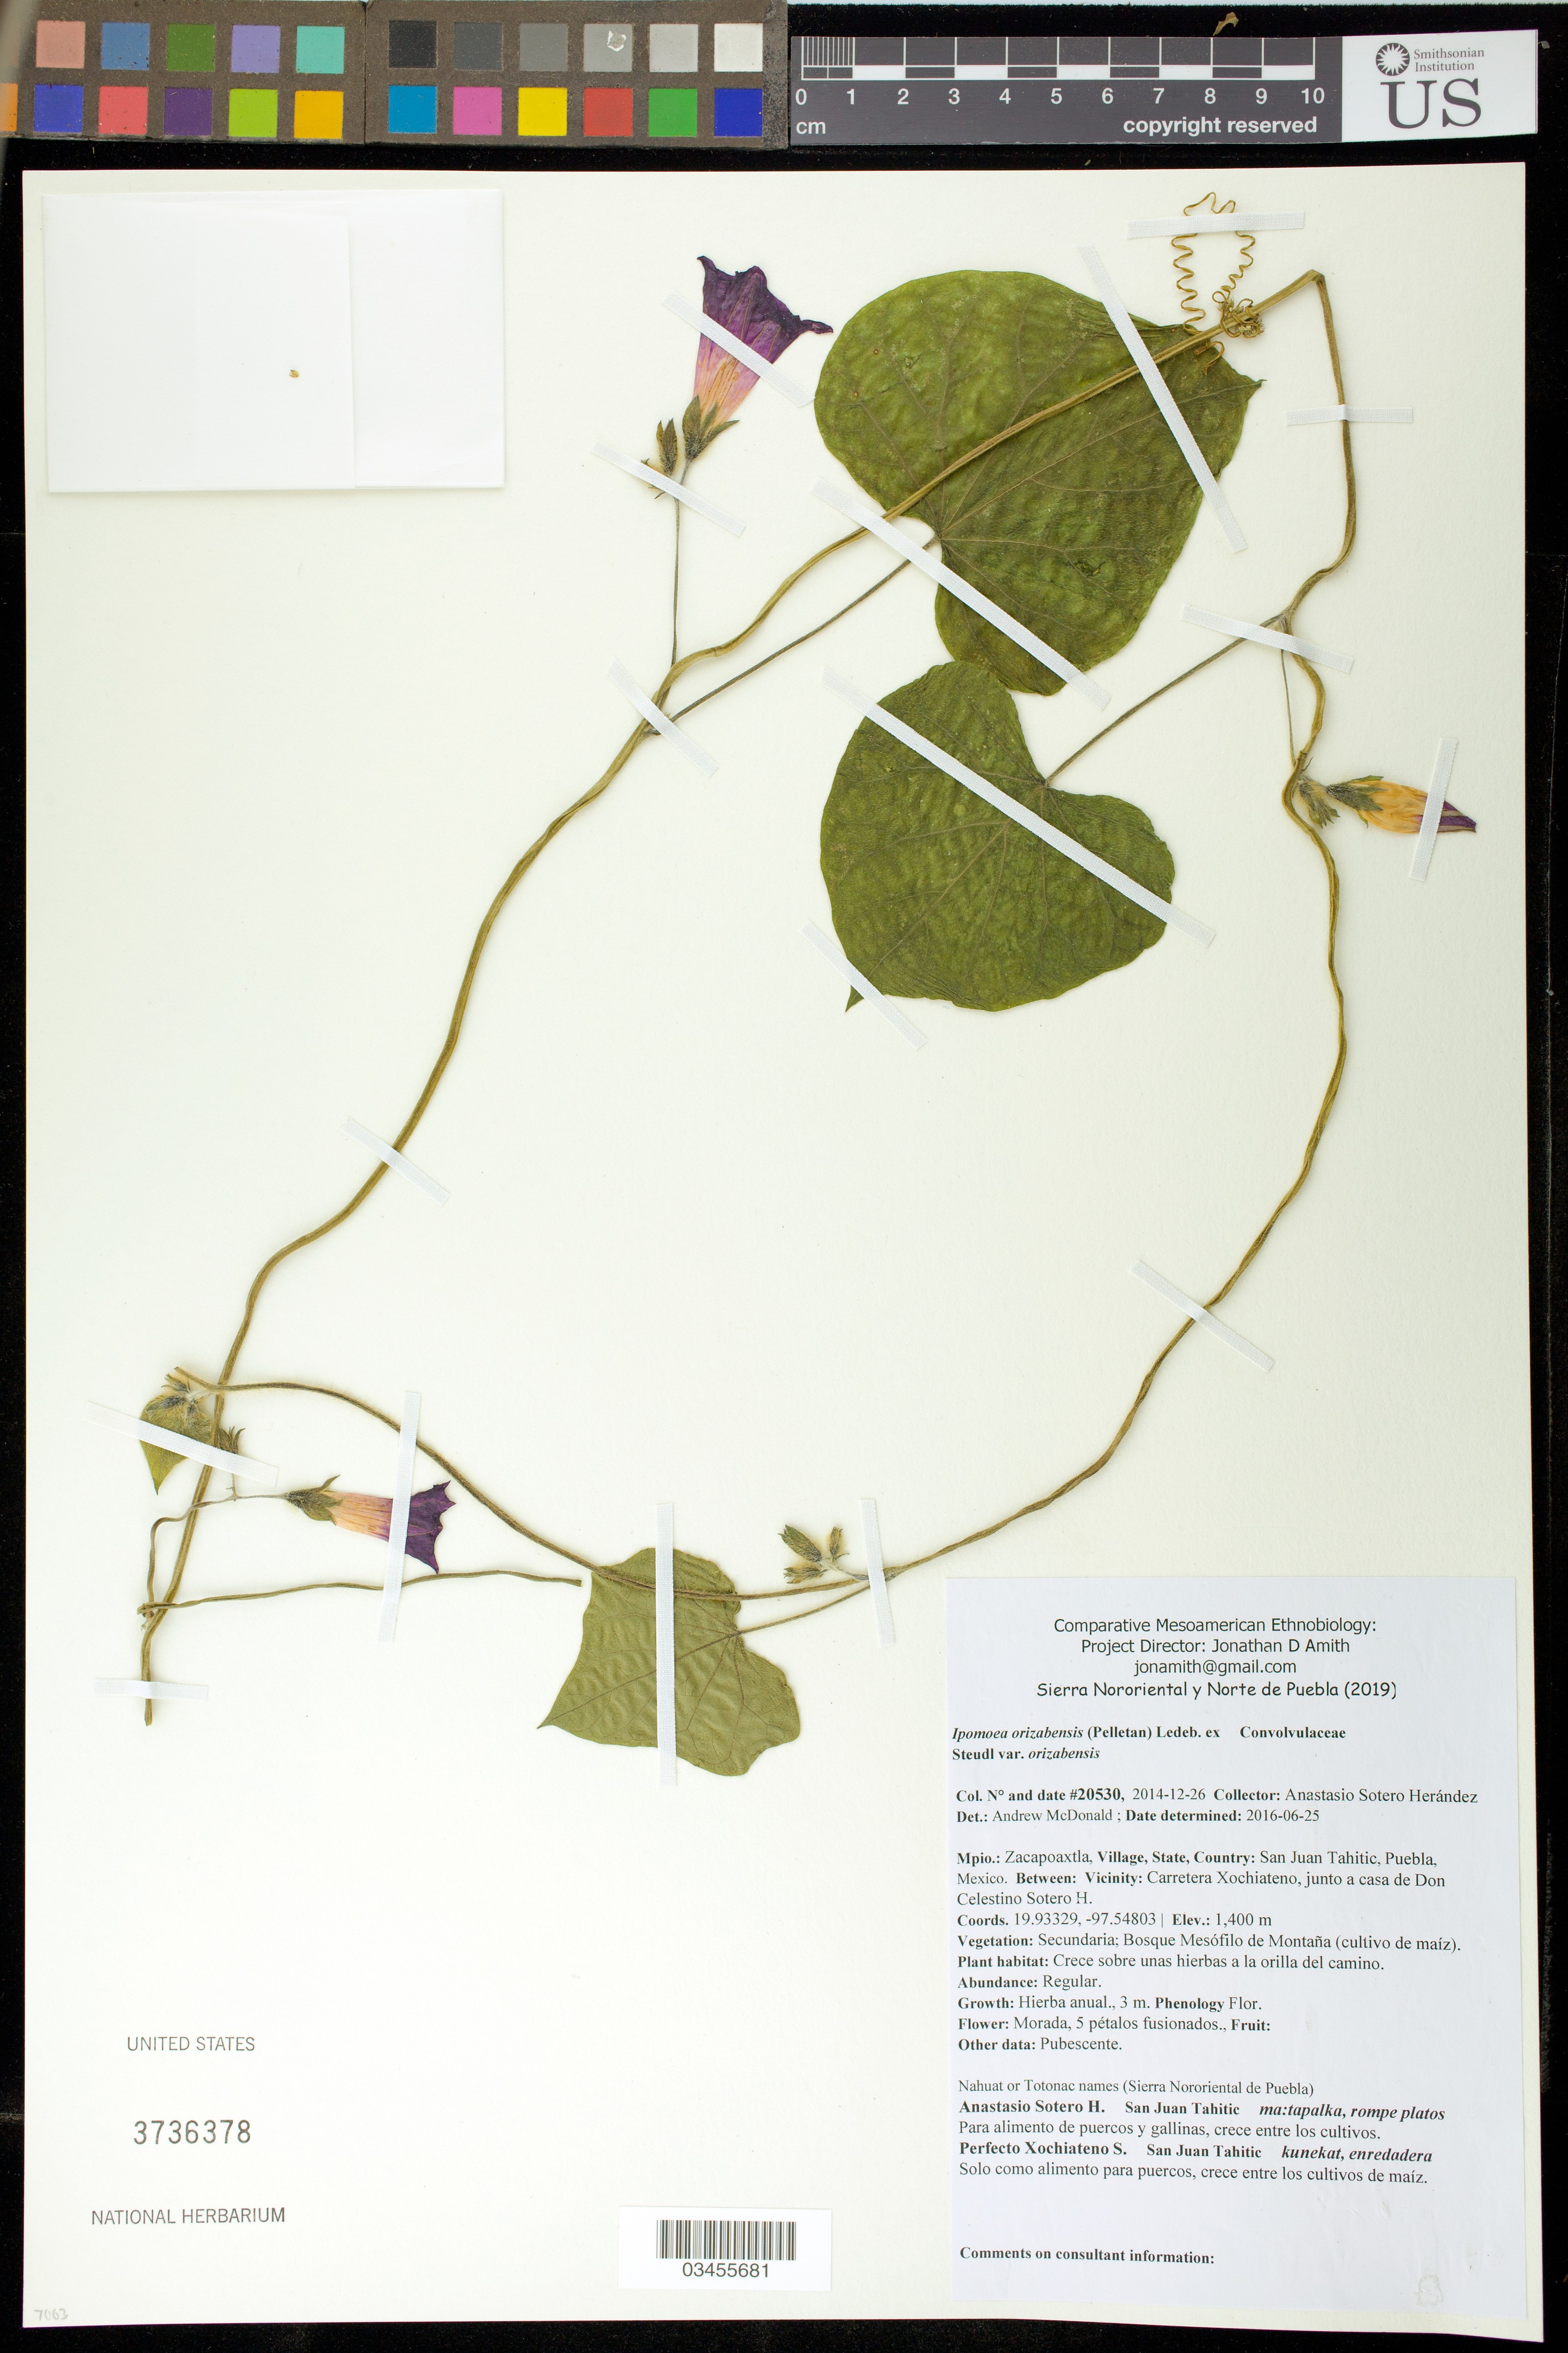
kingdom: Plantae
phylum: Tracheophyta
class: Magnoliopsida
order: Solanales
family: Convolvulaceae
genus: Ipomoea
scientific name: Ipomoea orizabensis var. orizabensis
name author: (G. Pelletan) Ledeb. ex Steud.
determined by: McDonald, A.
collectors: Canek Ledesma C. & A. Sotero H.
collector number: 20530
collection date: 2014-12-26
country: México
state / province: Puebla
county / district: Zacapoaxtla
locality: PUEBLO: San Juan Tahitic; LOCALIDAD EXACTA: Carretera Xochiateno, junto a casa de Don Celestino Sotero H.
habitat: Bosque mesófilo de montaña (cultivo de maíz); Crece sobre unas hierbas a la orilla del camino.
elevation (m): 1400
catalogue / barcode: US 3736378